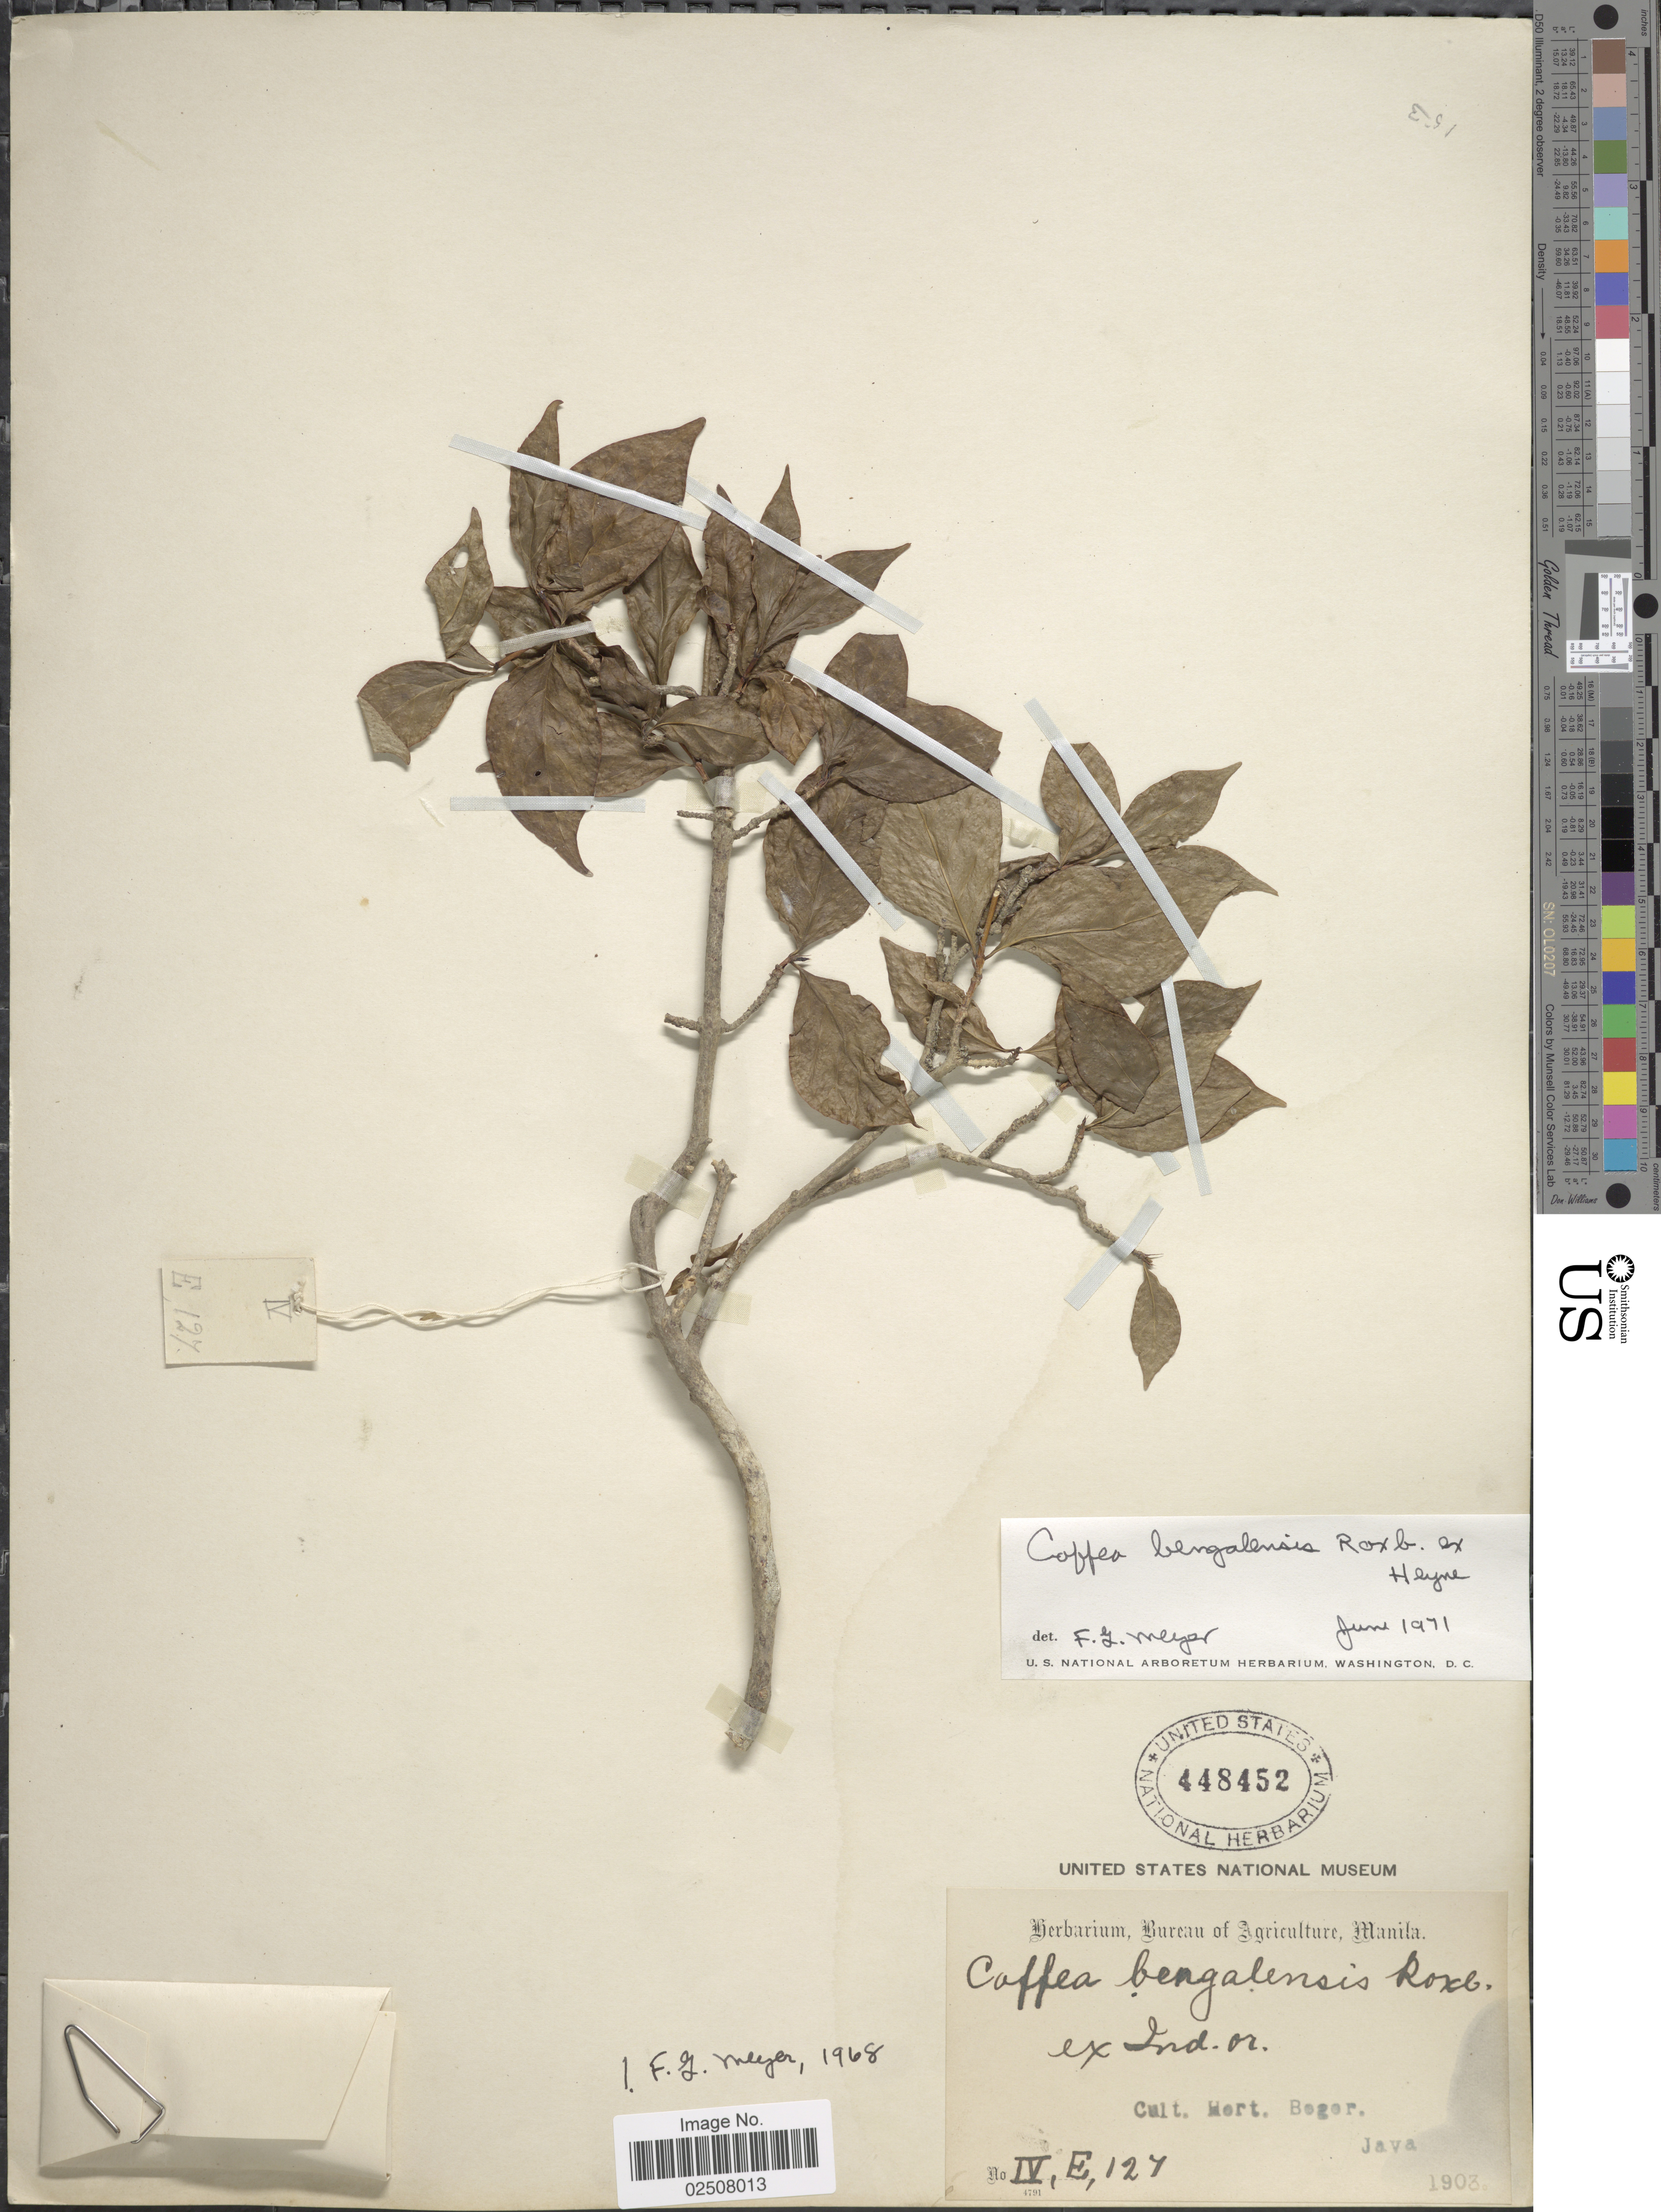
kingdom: Plantae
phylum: Tracheophyta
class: Magnoliopsida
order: Gentianales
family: Rubiaceae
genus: Coffea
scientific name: Coffea benghalensis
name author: B. Heyne ex Roth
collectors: ex Herb. Bur. Agric. Manila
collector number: IV, E, 127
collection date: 1903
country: Indonesia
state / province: Java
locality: Cult Hort Bogor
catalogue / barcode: US 448452